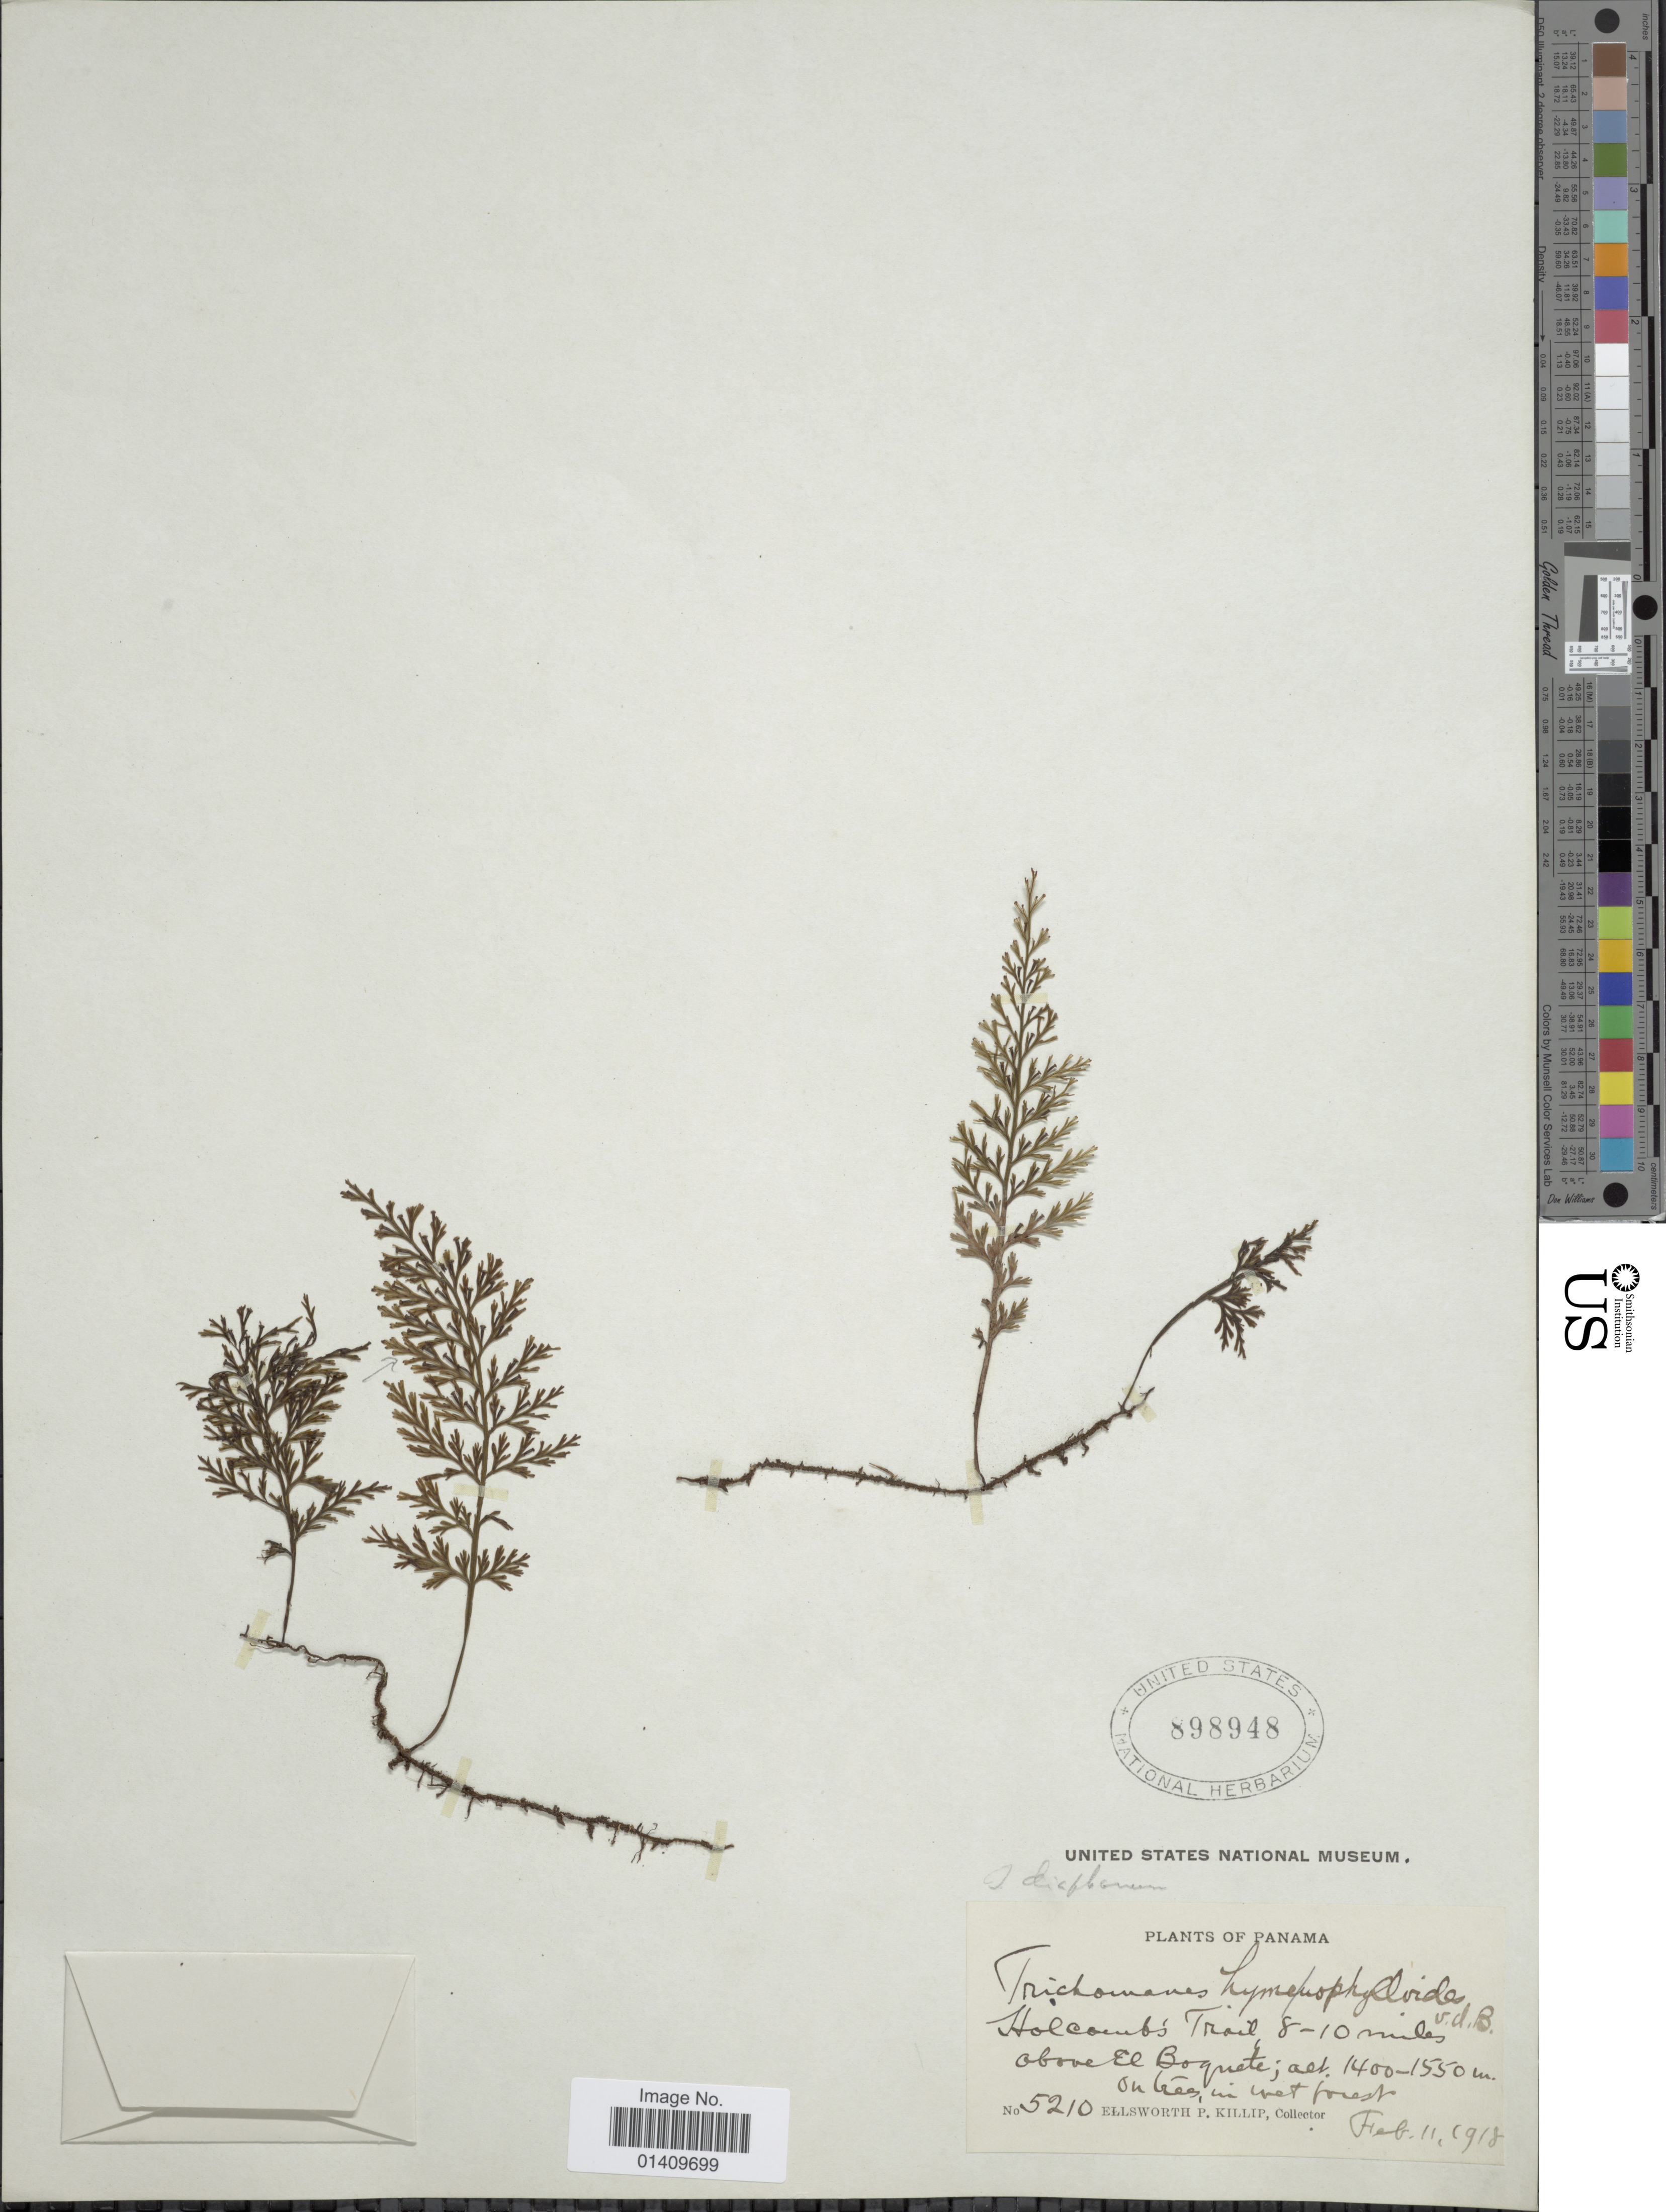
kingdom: Plantae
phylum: Tracheophyta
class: Polypodiopsida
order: Hymenophyllales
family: Hymenophyllaceae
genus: Polyphlebium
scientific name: Polyphlebium diaphanum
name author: (Kunth) Ebihara & Dubuisson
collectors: E. P. Killip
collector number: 5210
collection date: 1918-02-11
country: Panama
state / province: Panamá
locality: Holcombs trail 8-10 miles above El Boquete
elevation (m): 1400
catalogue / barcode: US 898948